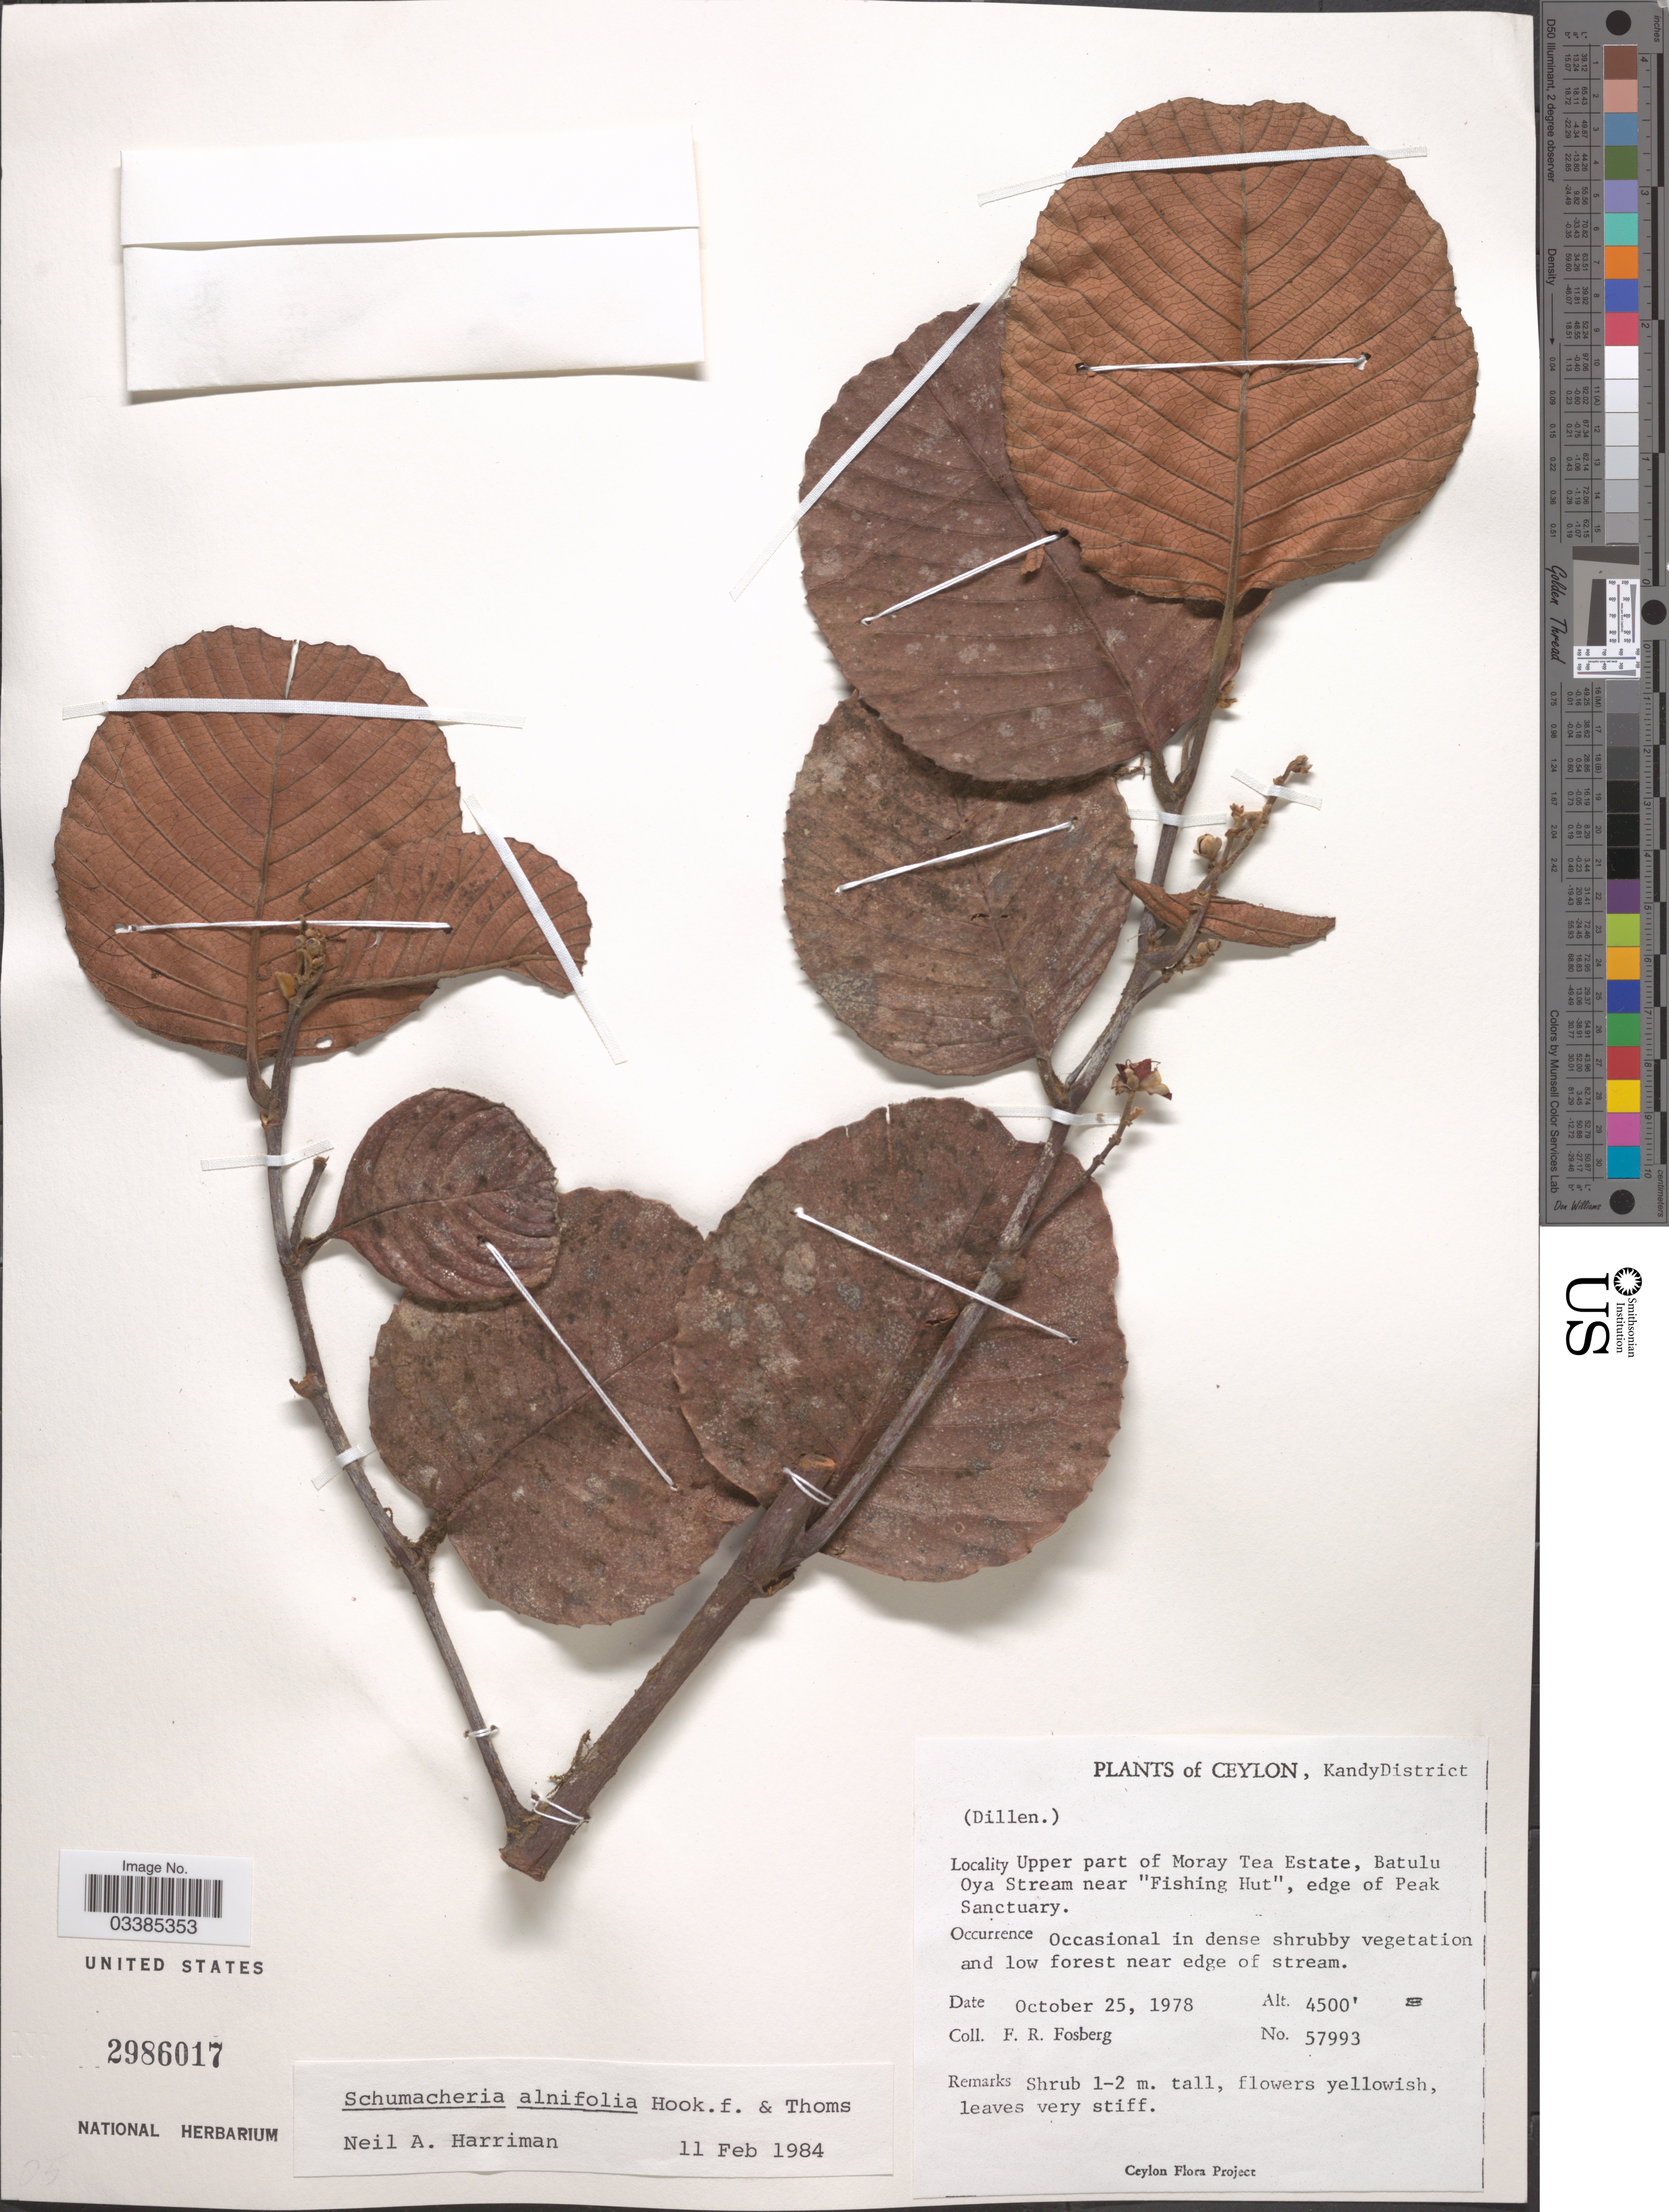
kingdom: Plantae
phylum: Tracheophyta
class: Magnoliopsida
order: Dilleniales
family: Dilleniaceae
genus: Schumacheria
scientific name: Schumacheria alnifolia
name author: Hook. f. & Thomson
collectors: F. R. Fosberg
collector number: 57993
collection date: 1978-10-25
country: Sri Lanka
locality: Ceylon, Kandy District. Upper part of Moray Tea Estate, Batulu Oya Stream near "Fishing Hut", edge of Peak Sanctuary.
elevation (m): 1372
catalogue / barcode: US 2986017